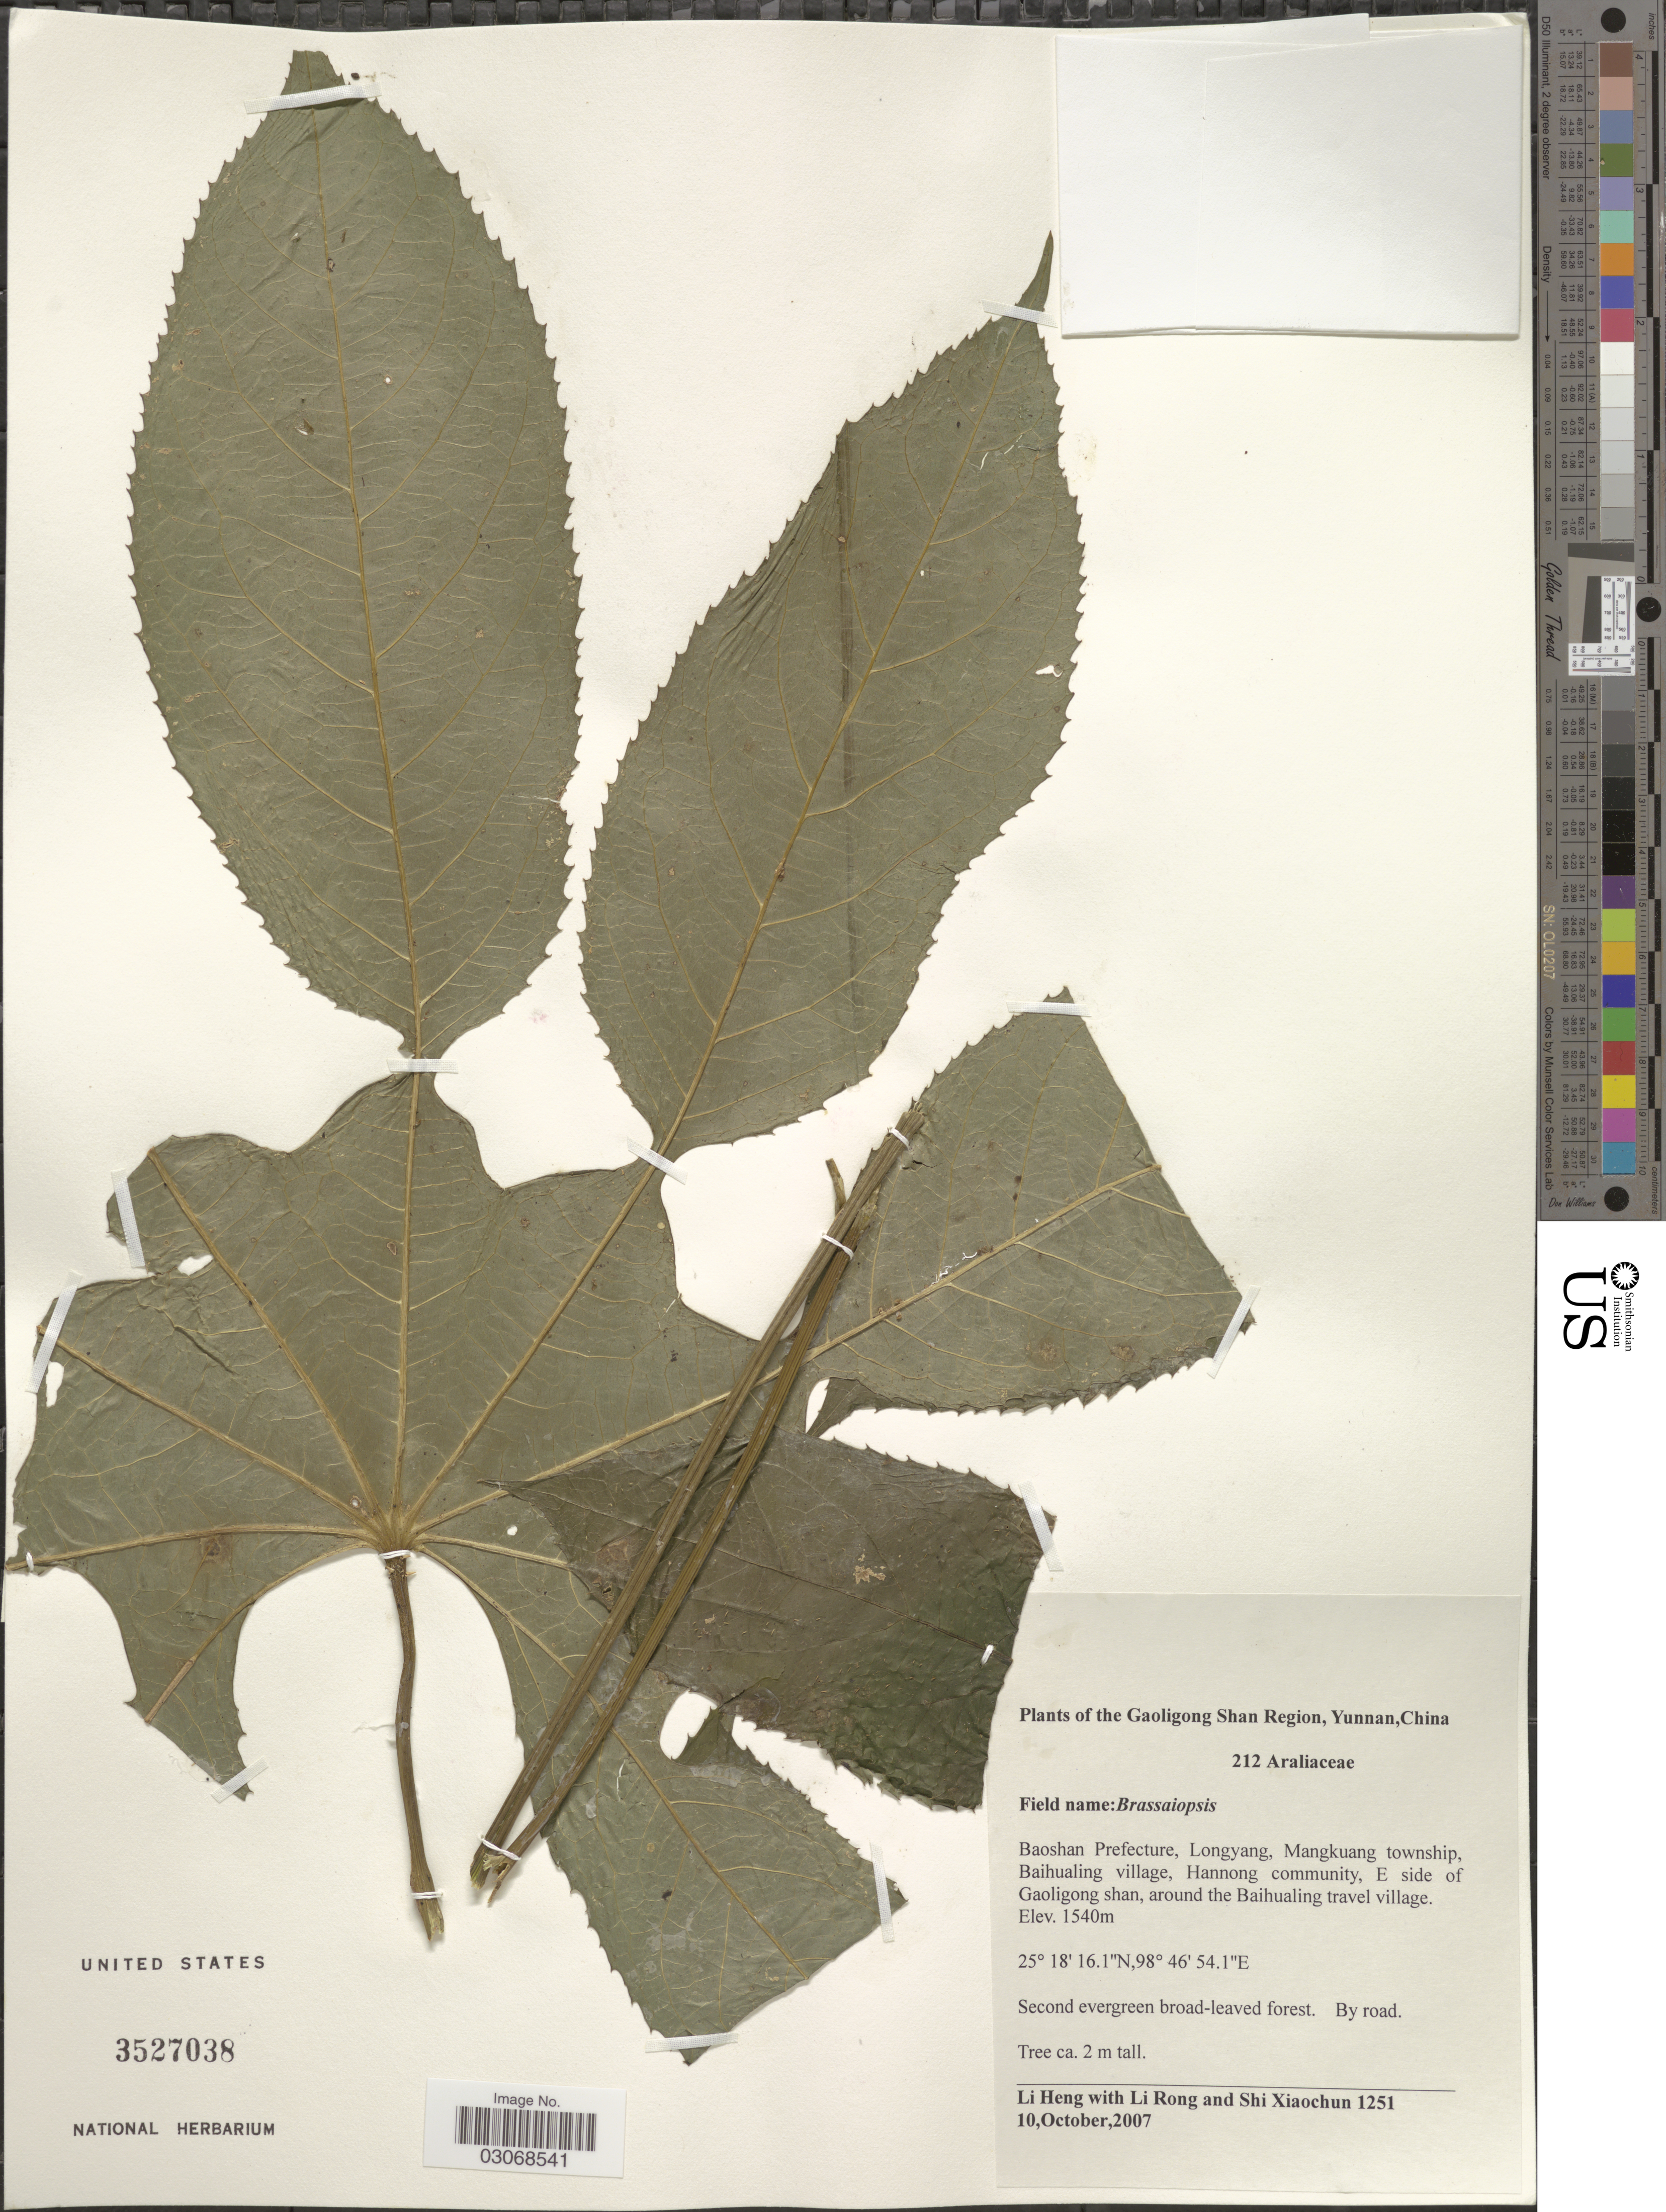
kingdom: Plantae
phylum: Tracheophyta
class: Magnoliopsida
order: Apiales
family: Araliaceae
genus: Brassaiopsis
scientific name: Brassaiopsis sp.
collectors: L. Heng, R. Li & X. C. Shi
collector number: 1251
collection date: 2007-10-10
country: China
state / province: Yunnan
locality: The Gaoligong Shan Region, Baoshan Prefecture, Longyang, Mangkuang township, Baihualing village, Hannong community, E side of Gaoligong shan, around the Baihualing travel village.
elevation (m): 1540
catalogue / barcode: US 3527038